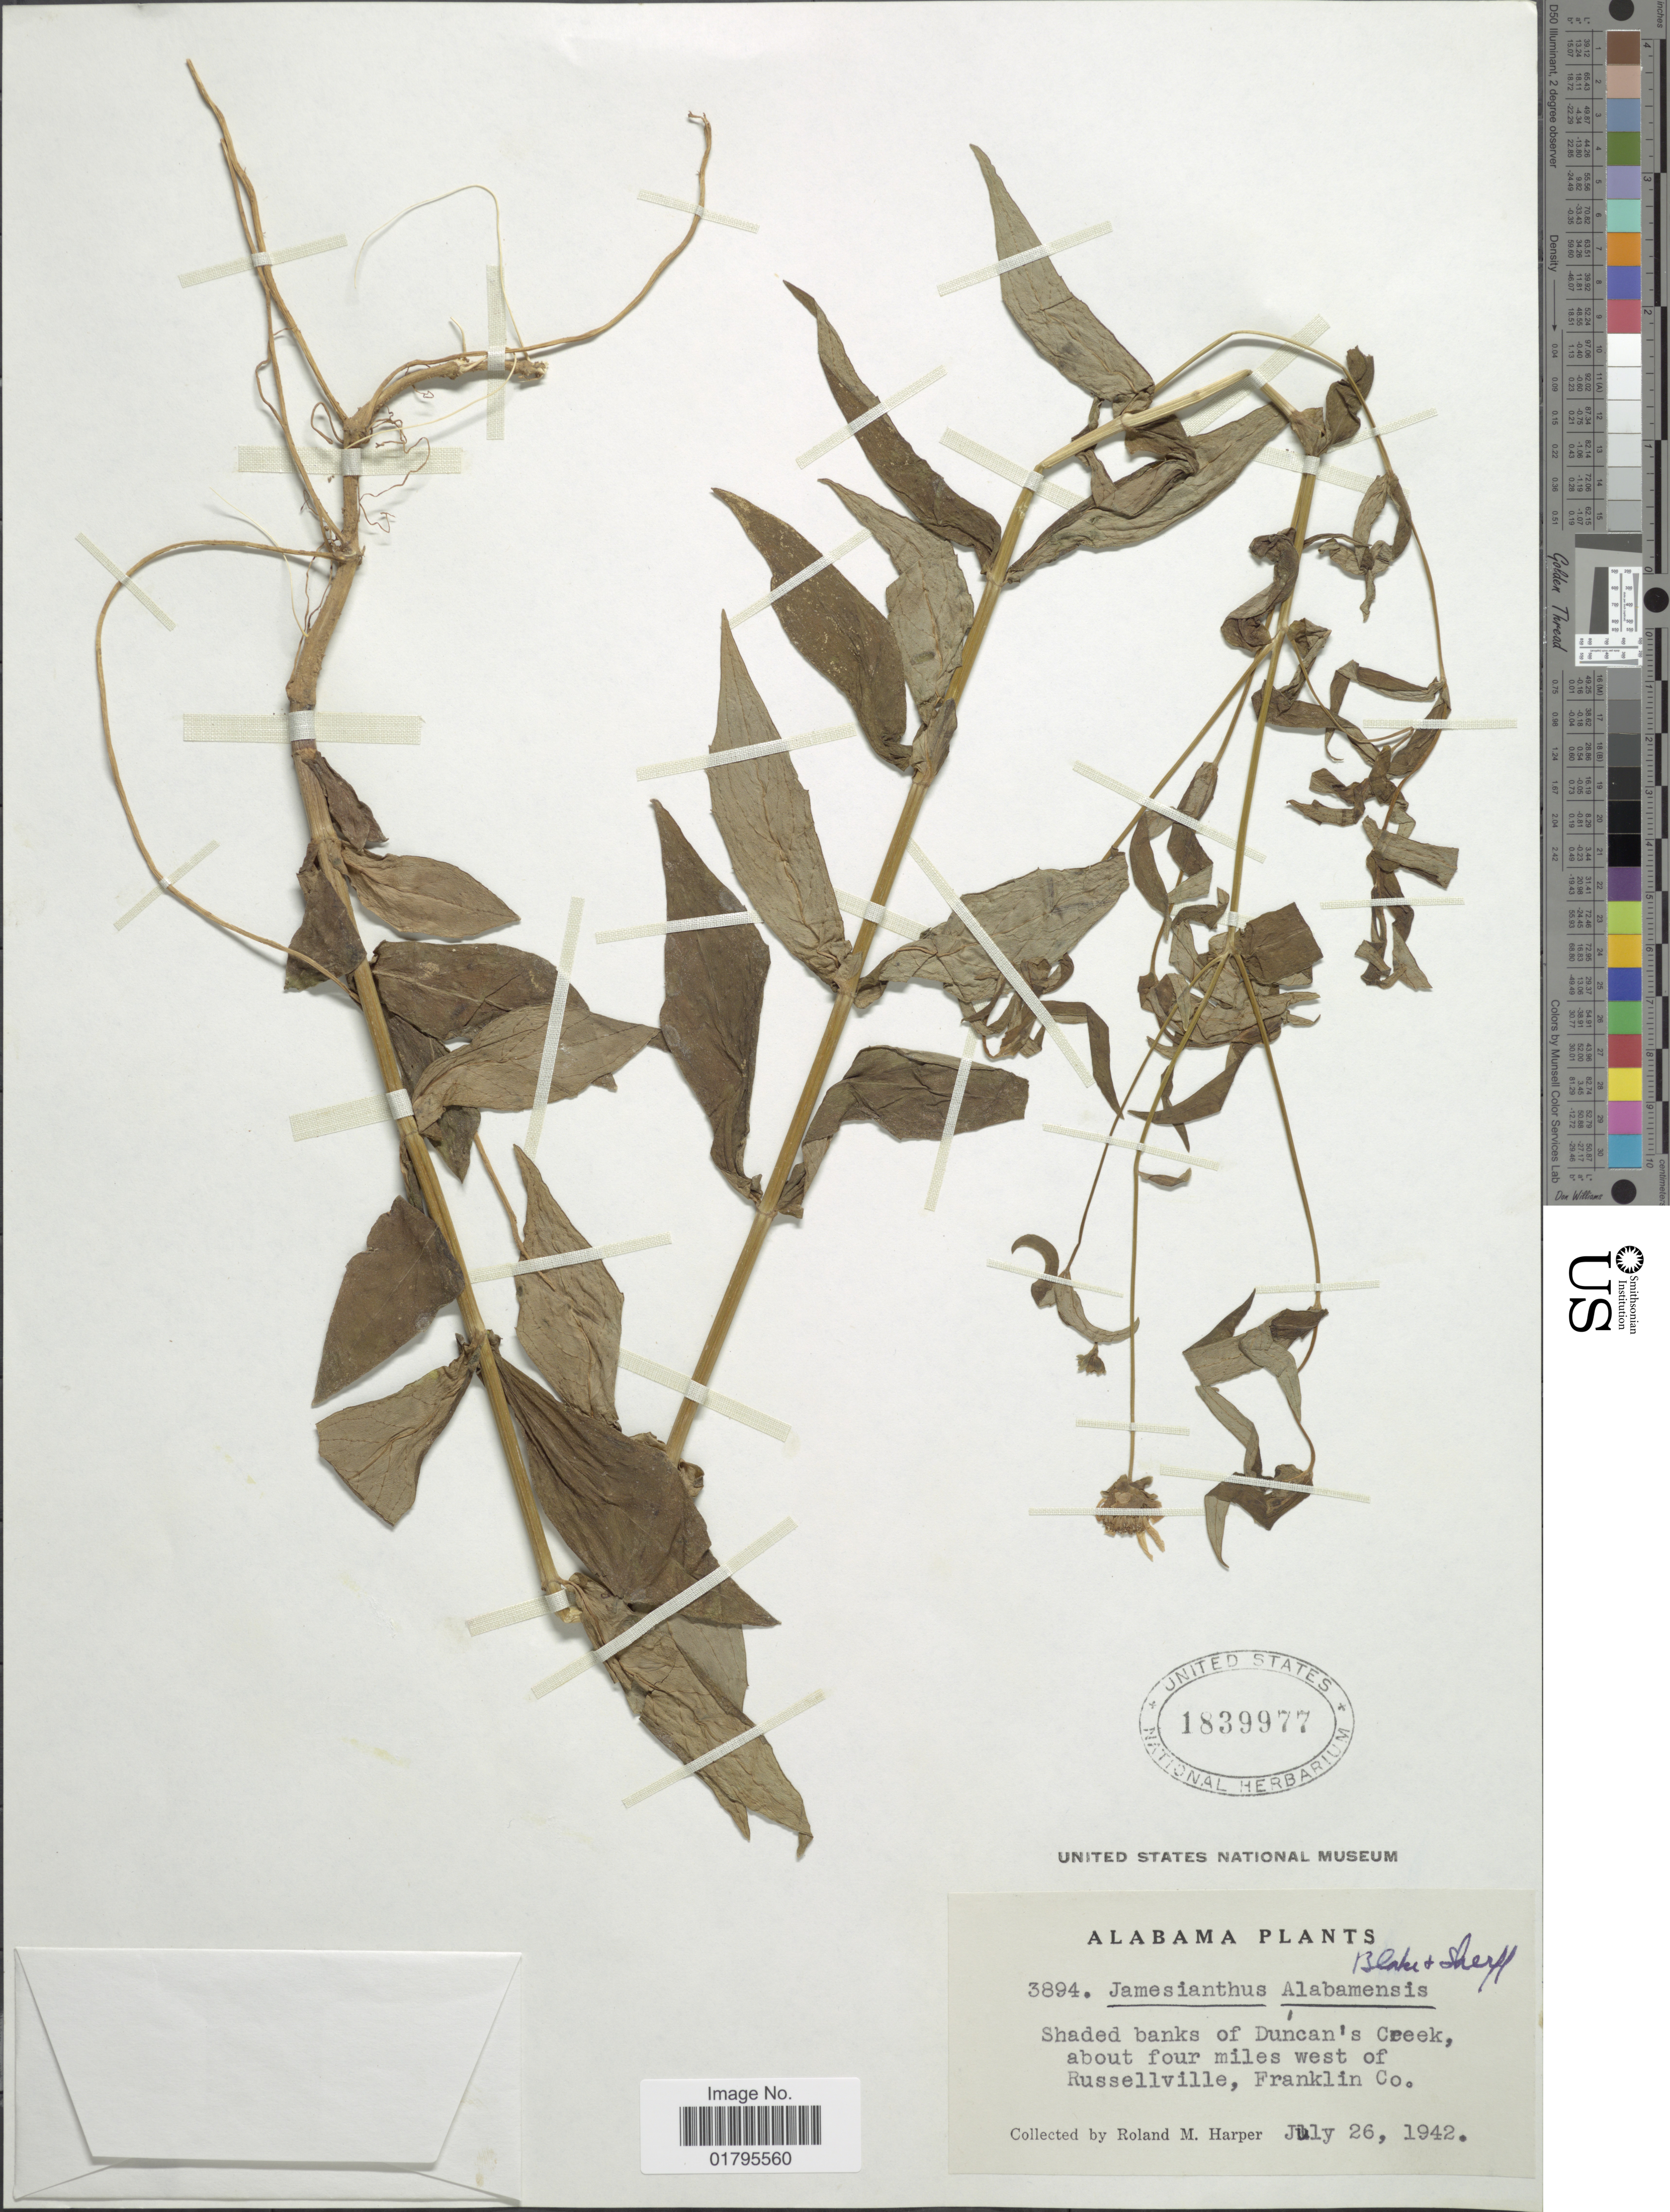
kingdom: Plantae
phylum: Tracheophyta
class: Magnoliopsida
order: Asterales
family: Asteraceae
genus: Jamesianthus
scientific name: Jamesianthus alabamensis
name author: S.F. Blake & Sherff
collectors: R. M. Harper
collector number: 3894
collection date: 1942-07-26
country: United States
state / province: Alabama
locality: Shaded banks of Duncan's Creek, about four miles west of Russellville, Franklin Co.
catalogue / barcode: US 1839977